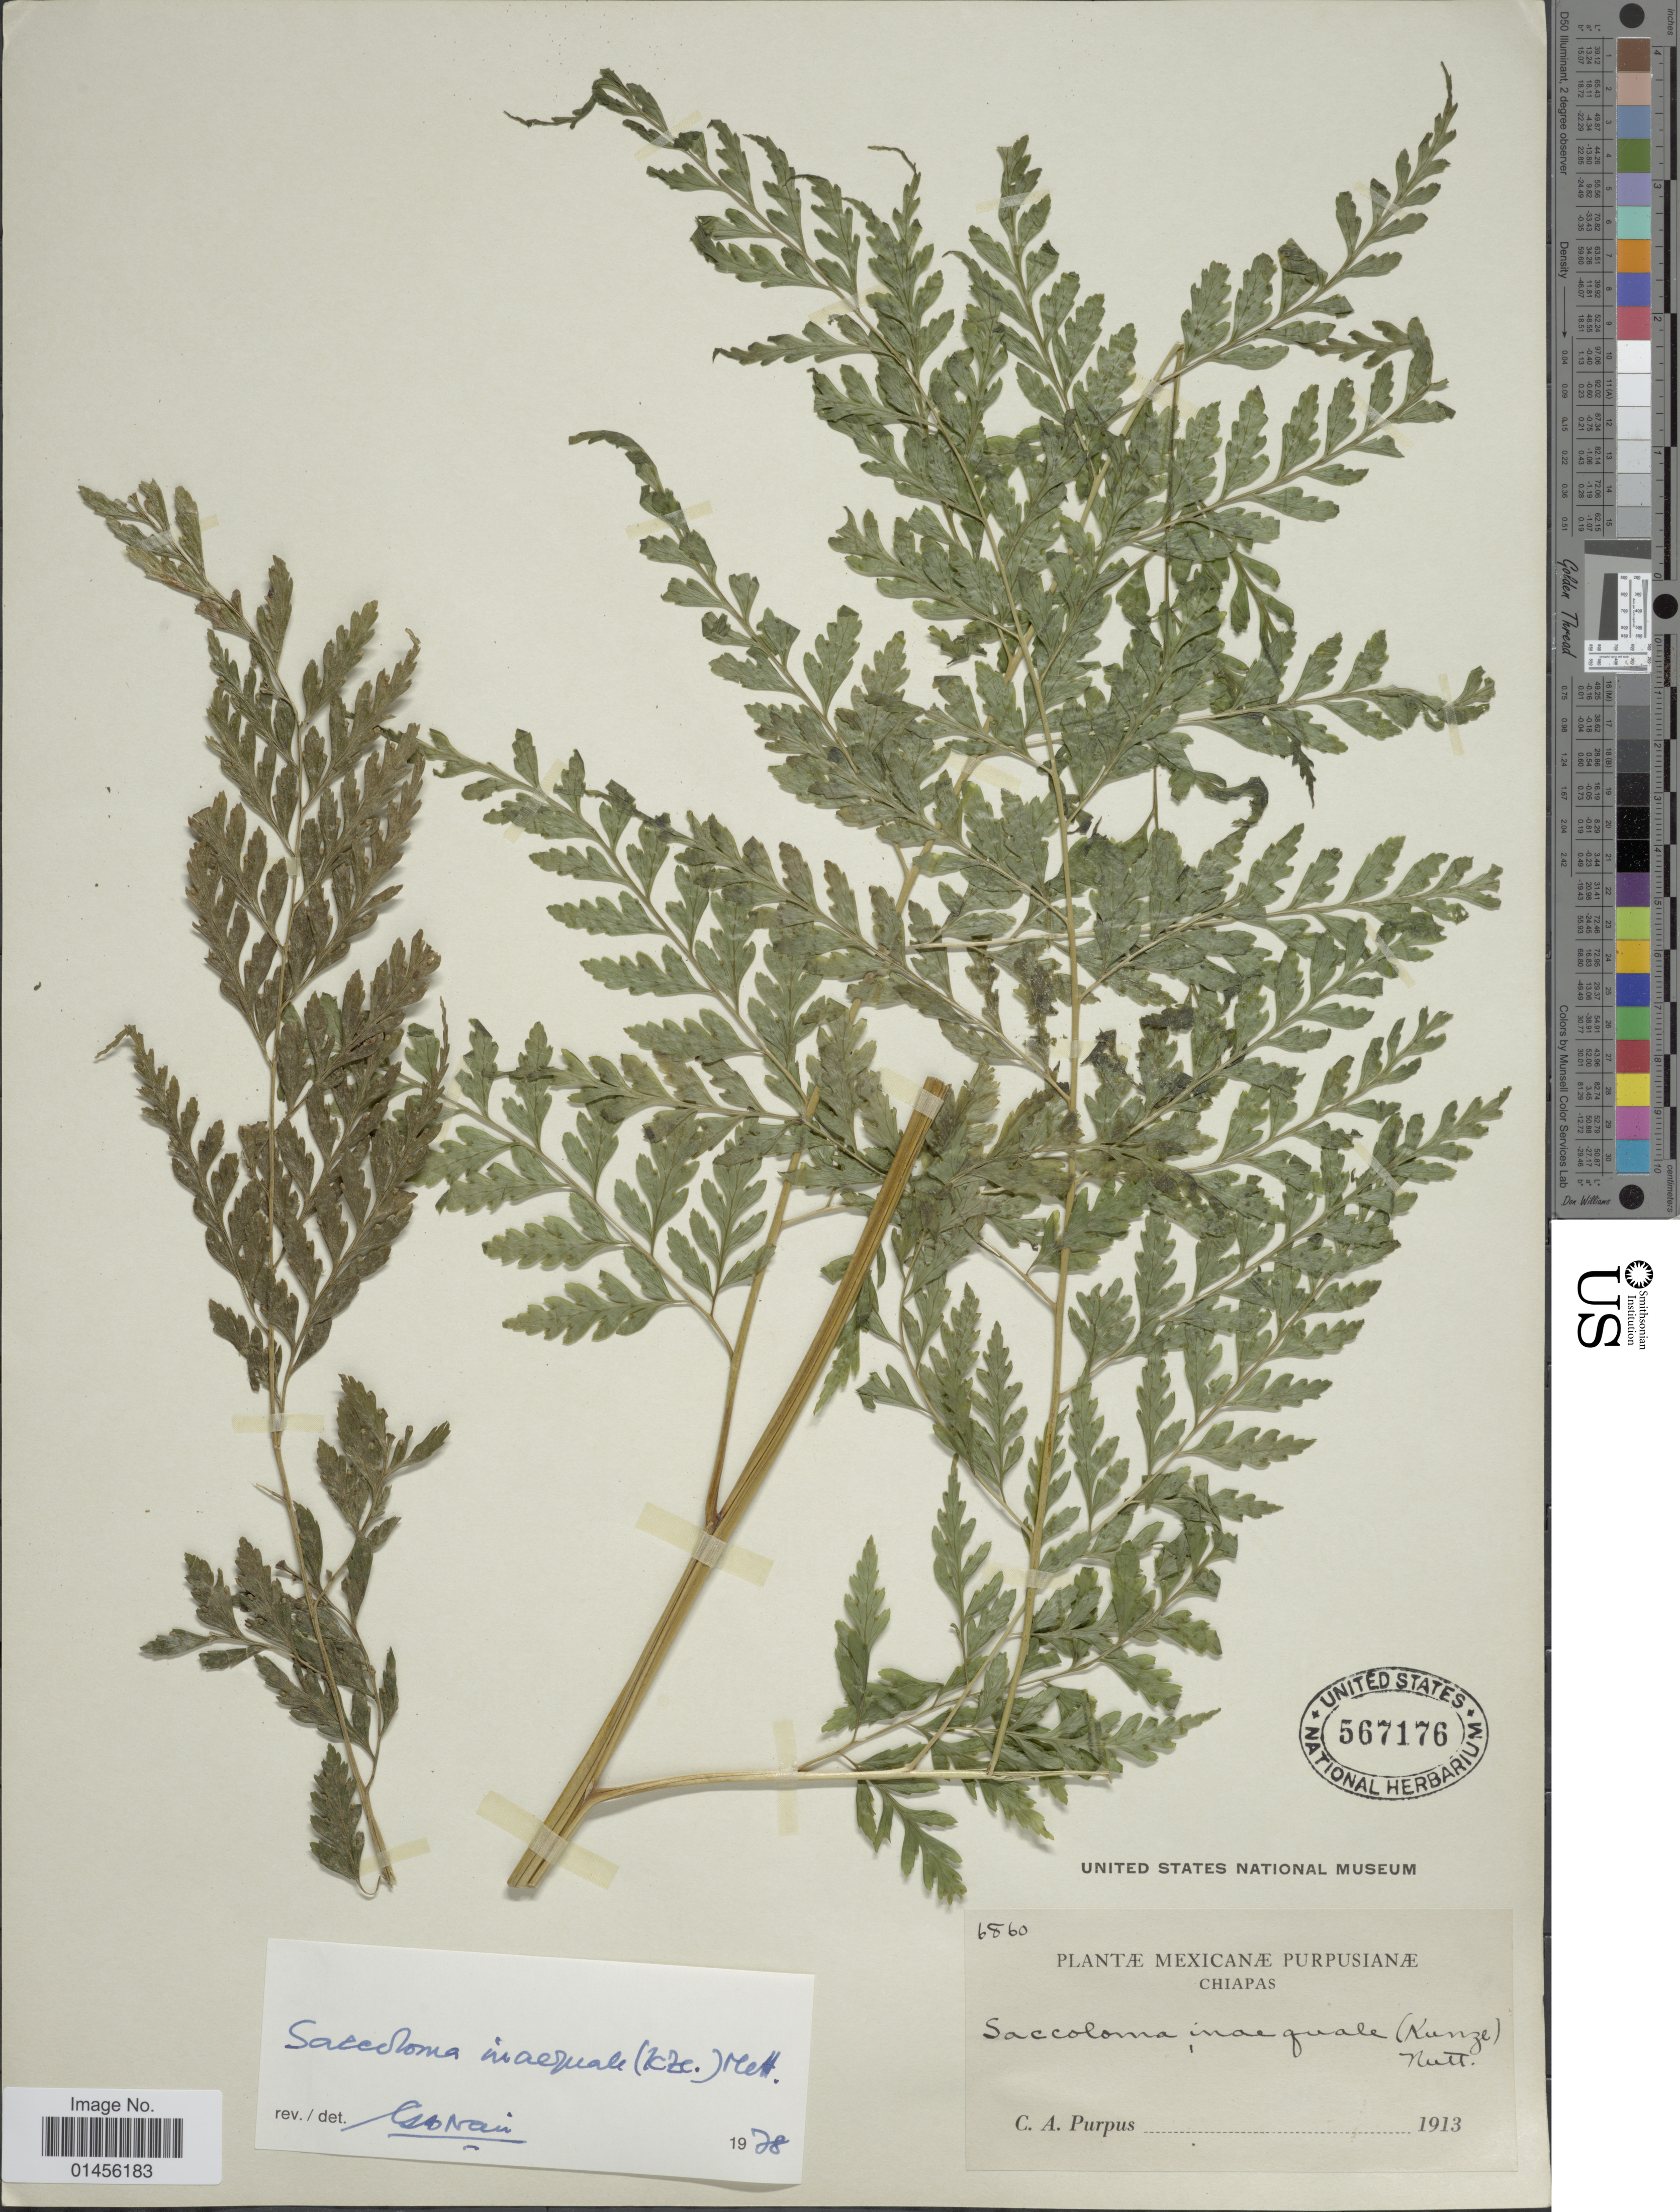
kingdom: Plantae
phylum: Tracheophyta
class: Polypodiopsida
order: Polypodiales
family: Saccolomataceae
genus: Saccoloma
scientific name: Saccoloma inaequale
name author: (Kunze) Mett.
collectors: C. A. Purpus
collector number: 6860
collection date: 1913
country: Mexico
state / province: Chiapas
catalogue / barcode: US 567176